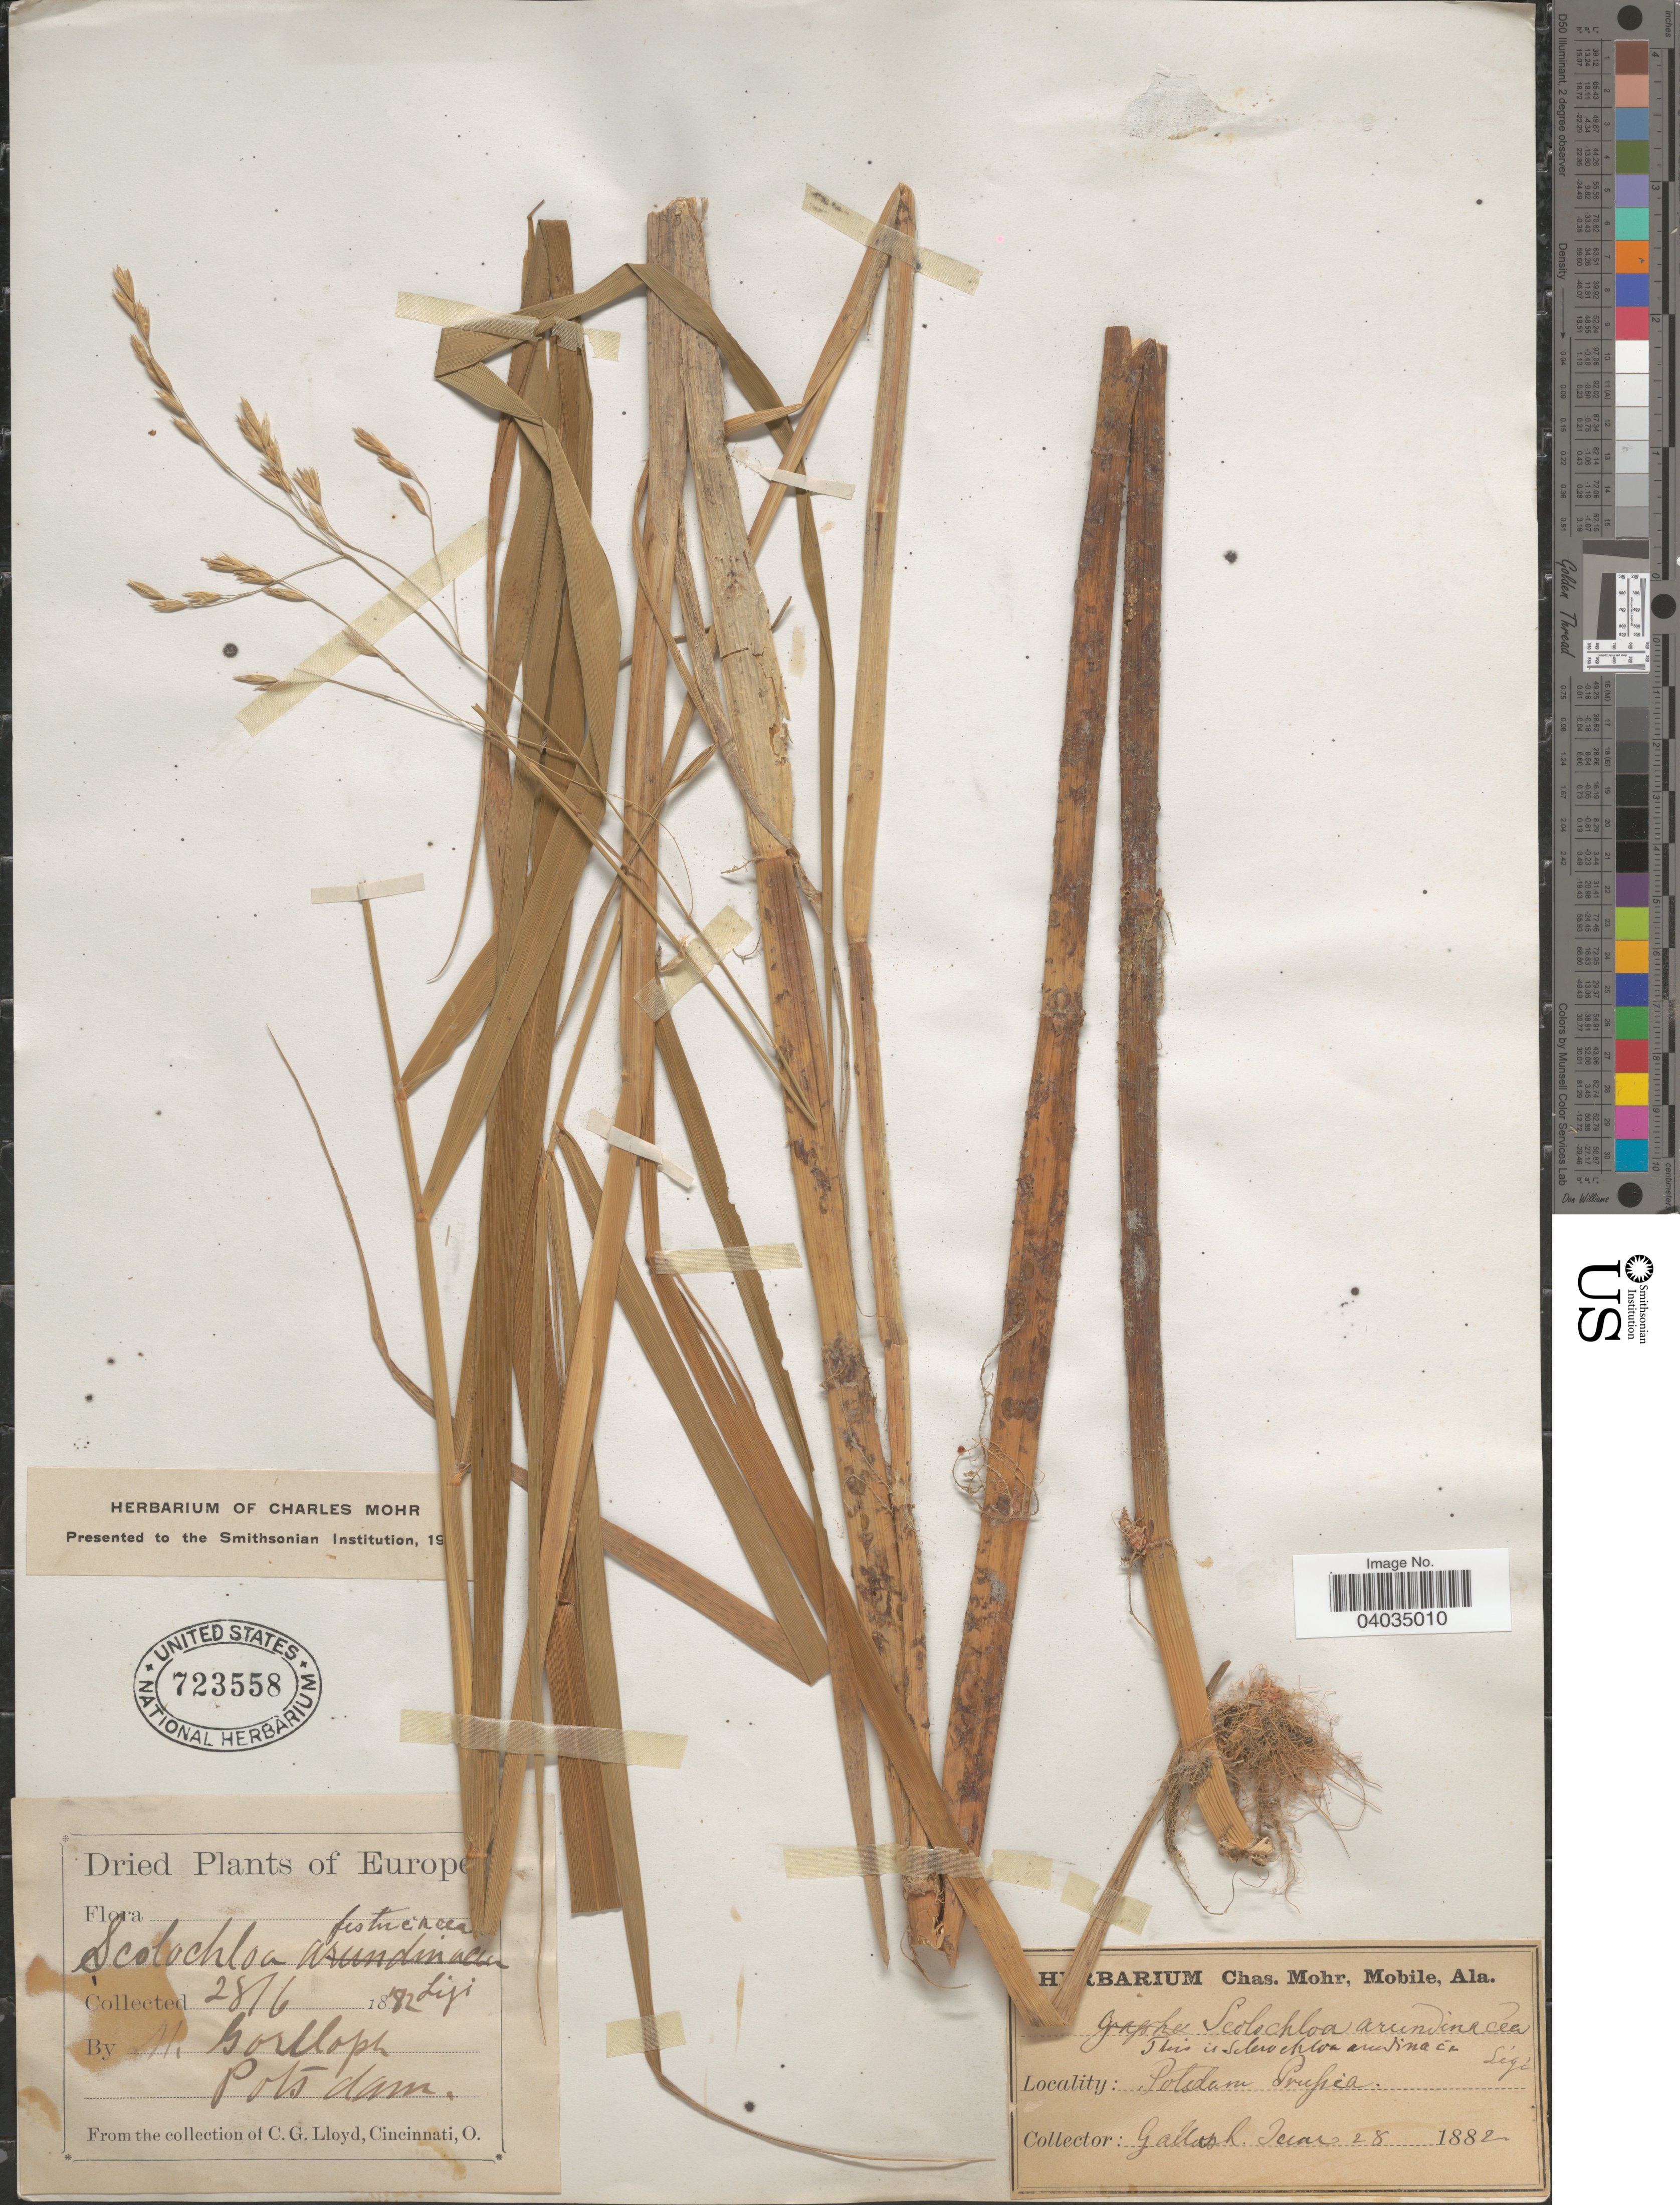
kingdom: Plantae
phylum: Tracheophyta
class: Liliopsida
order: Poales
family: Poaceae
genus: Scolochloa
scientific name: Scolochloa festucacea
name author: (Willd.) Link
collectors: H. Gorlloph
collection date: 1882-06-28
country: Germany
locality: Europe. Potsdam Prussia.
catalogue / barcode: US 723558